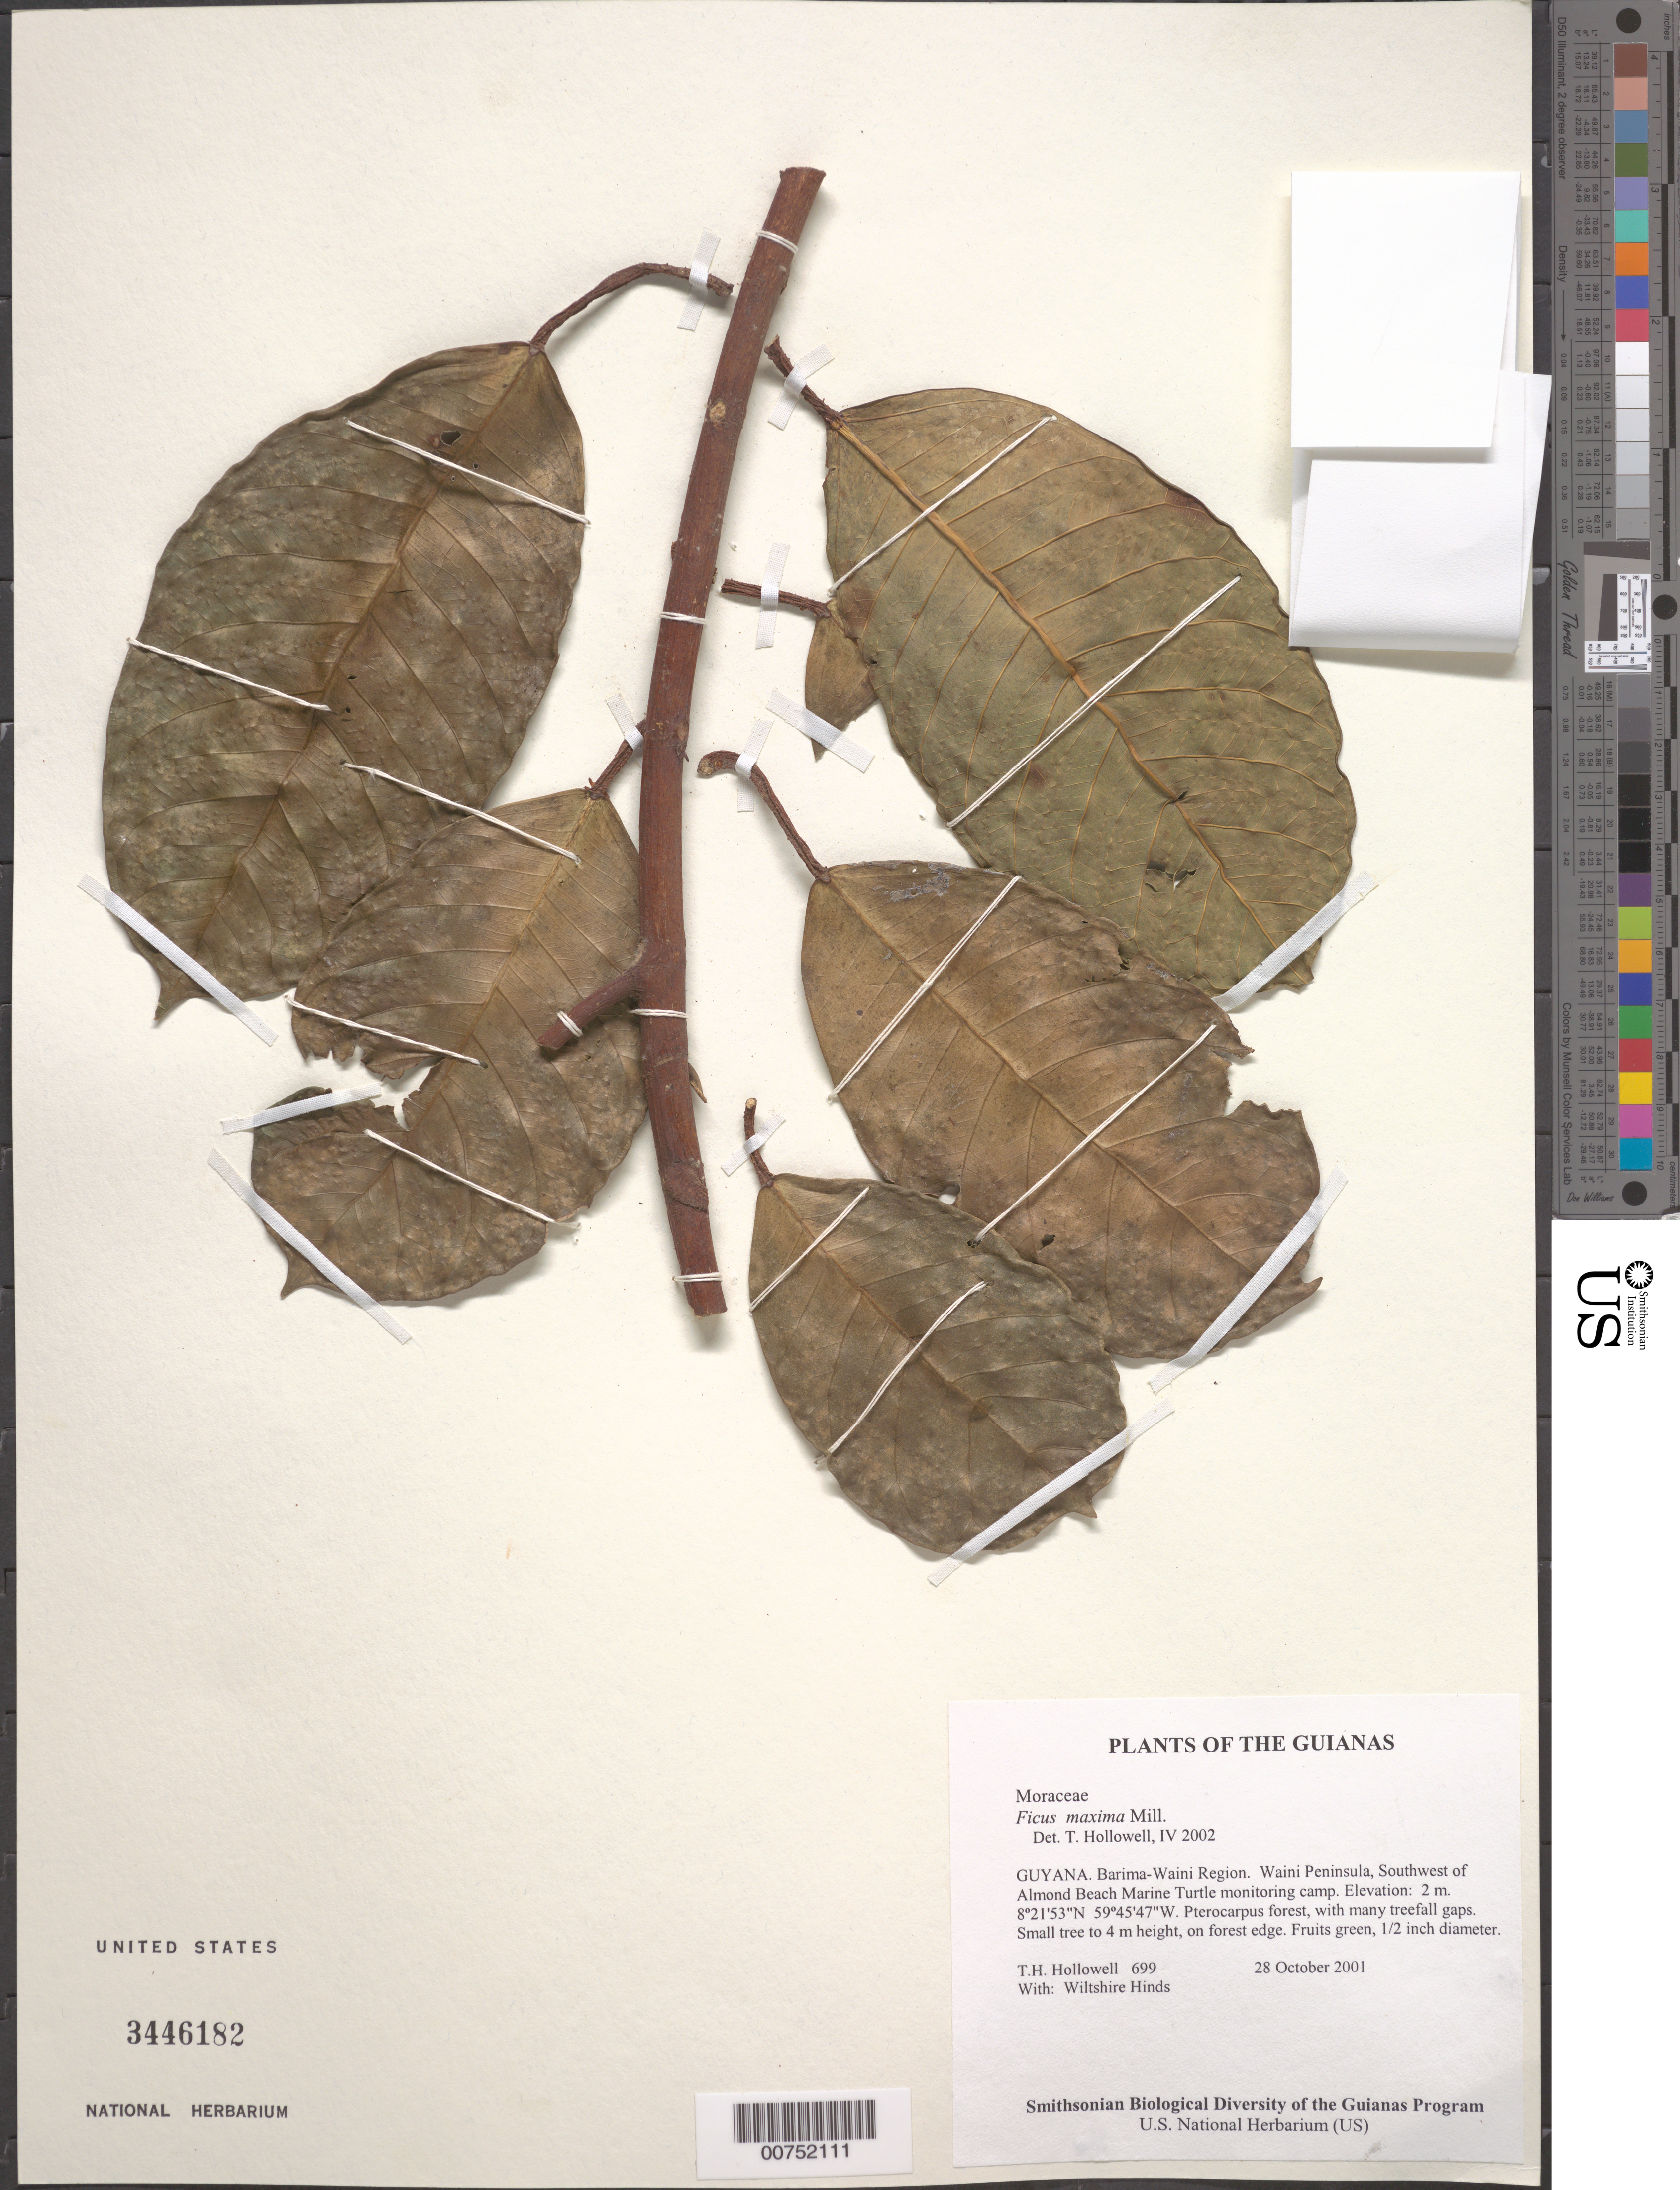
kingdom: Plantae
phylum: Tracheophyta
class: Magnoliopsida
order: Rosales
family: Moraceae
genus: Ficus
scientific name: Ficus maxima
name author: Mill.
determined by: Hollowell, T. H., (BOT), Smithsonian Institution - National Museum of Natural History (UNITED STATES)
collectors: T. Hollowell & W. Hinds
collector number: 699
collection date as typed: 28 October 2001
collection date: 2001-10-28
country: Guyana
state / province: Barima-Waini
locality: Waini Peninsula, Southwest of Almond Beach Marine Turtle monitoring camp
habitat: Pterocarpus forest, with many treefall gaps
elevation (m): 2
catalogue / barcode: US 3446182